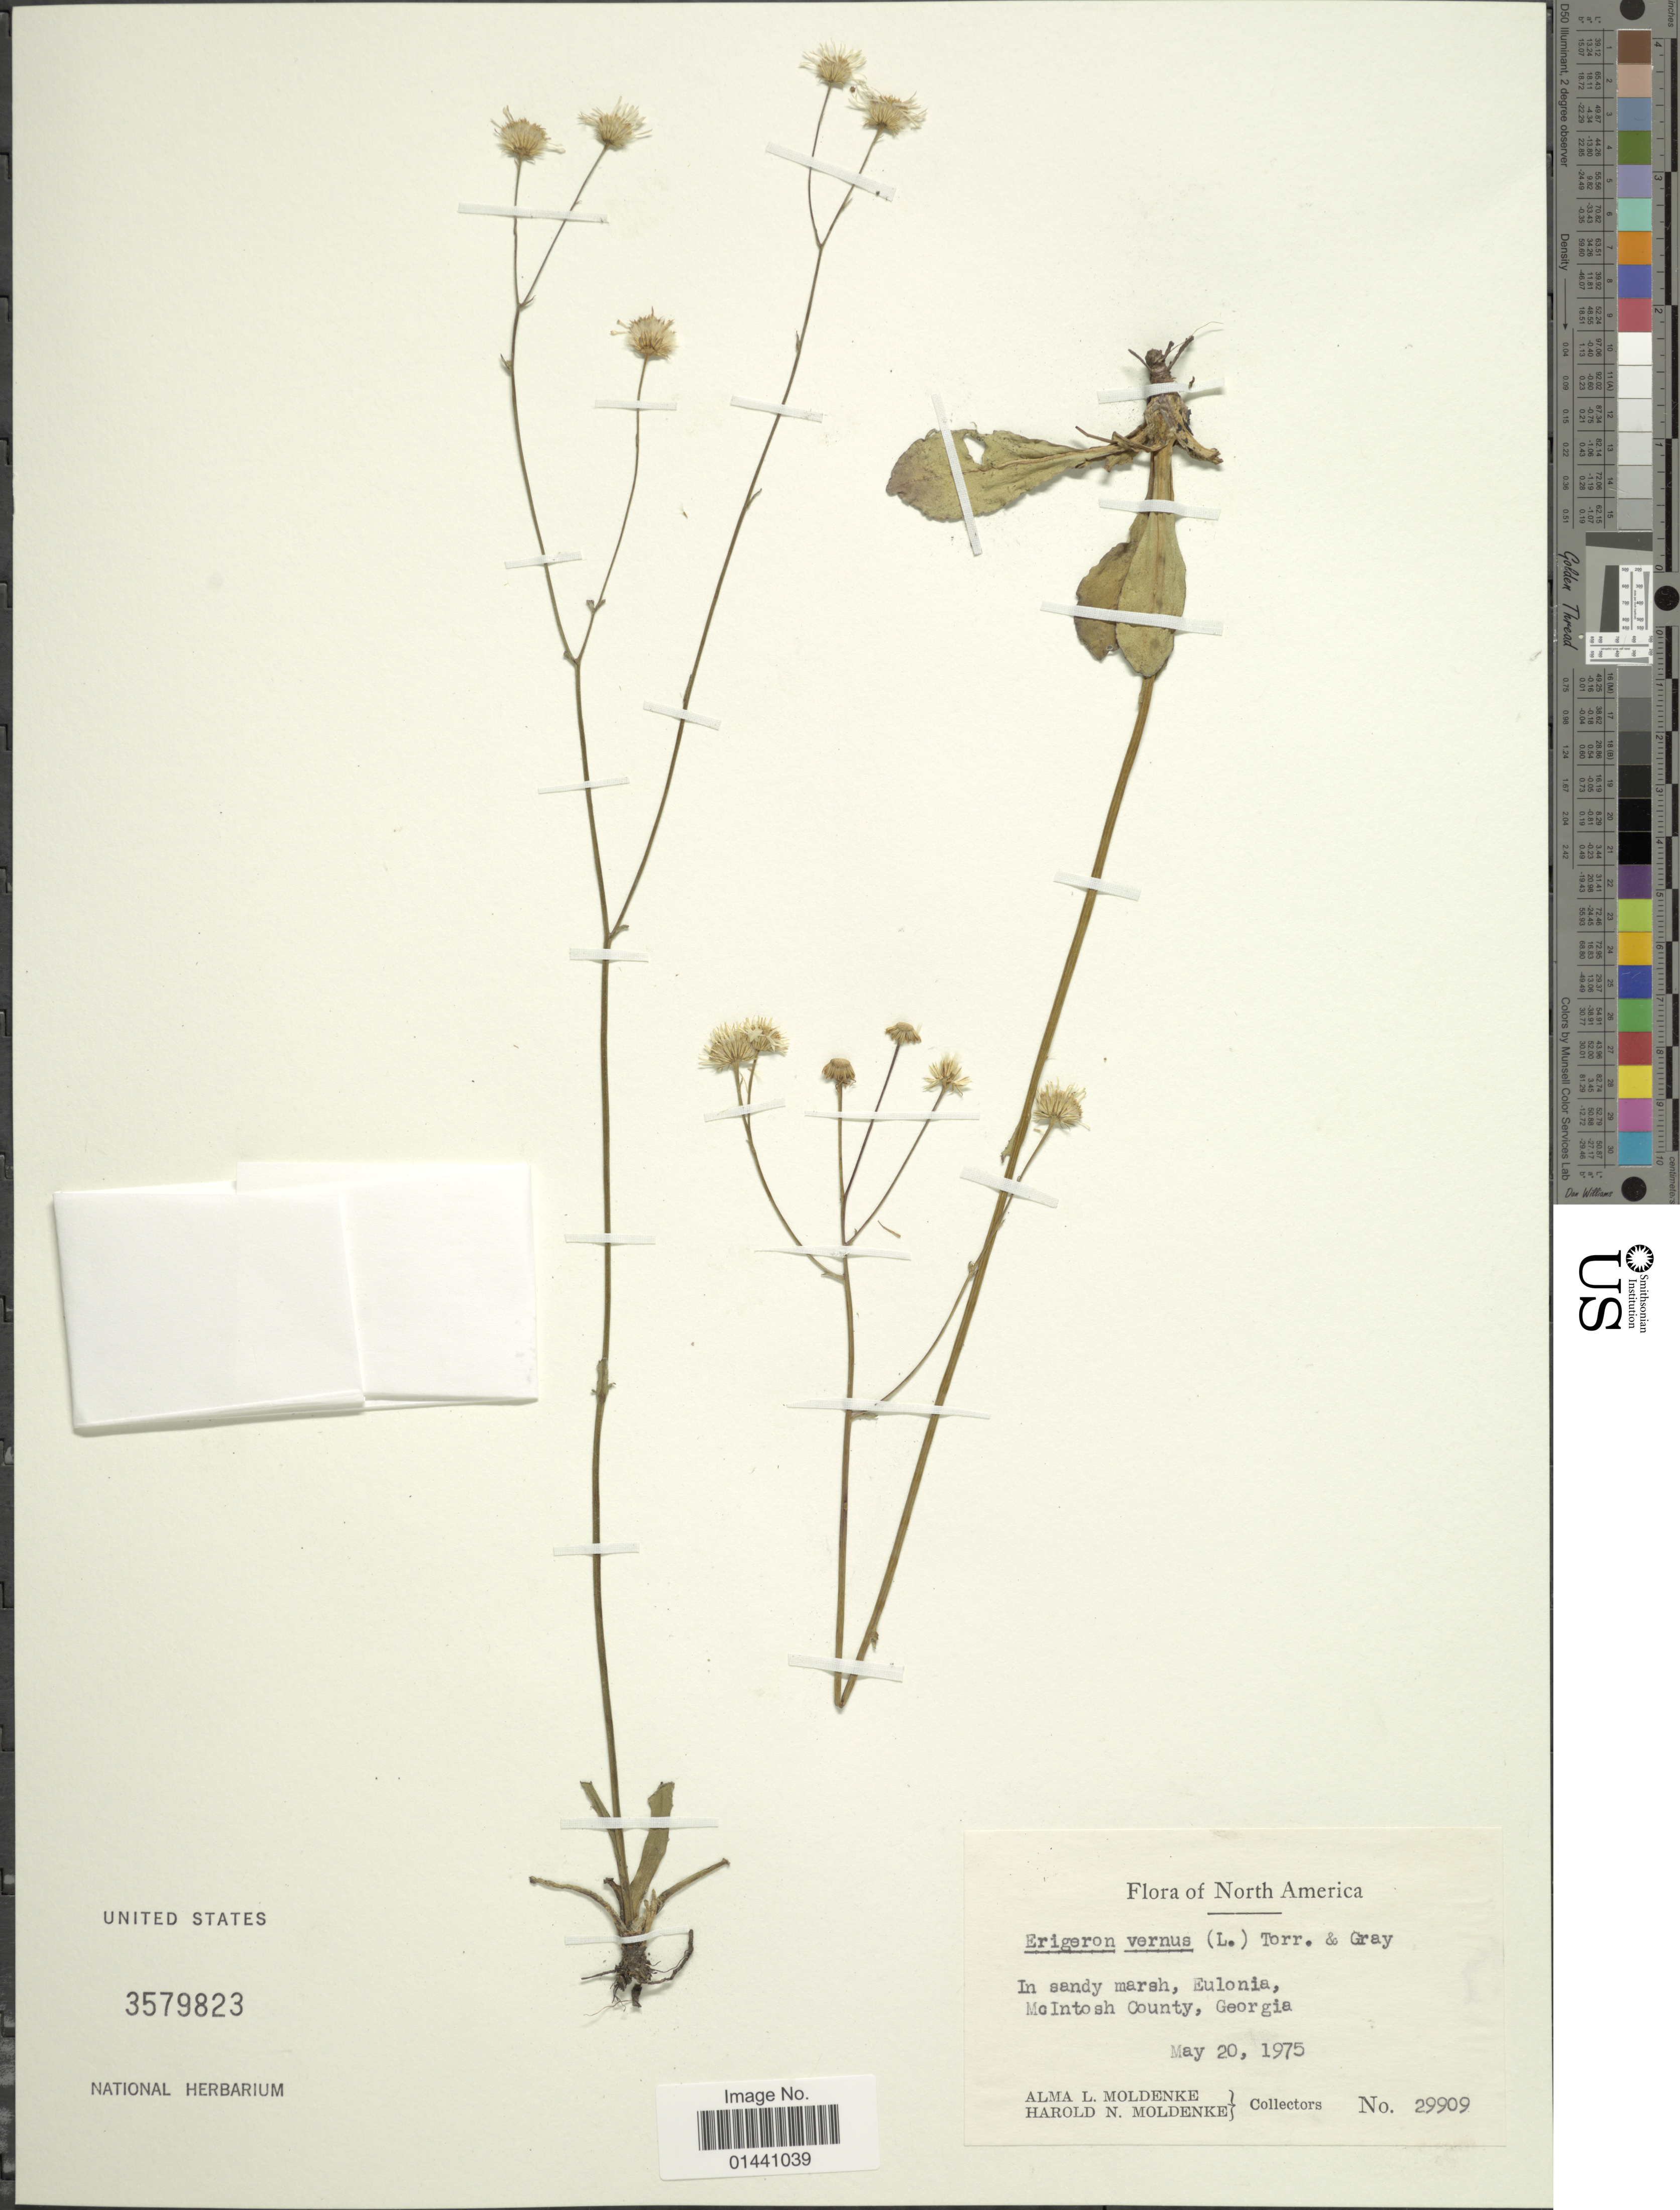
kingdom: Plantae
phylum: Tracheophyta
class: Magnoliopsida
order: Asterales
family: Asteraceae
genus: Erigeron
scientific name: Erigeron vernus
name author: (L.) Torr. & A. Gray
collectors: A. L. Moldenke & H. N. Moldenke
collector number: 29909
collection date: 1975-05-20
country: United States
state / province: Georgia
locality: North America, in sandy marsh, Eulonia, McIntosh County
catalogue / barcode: US 3579823